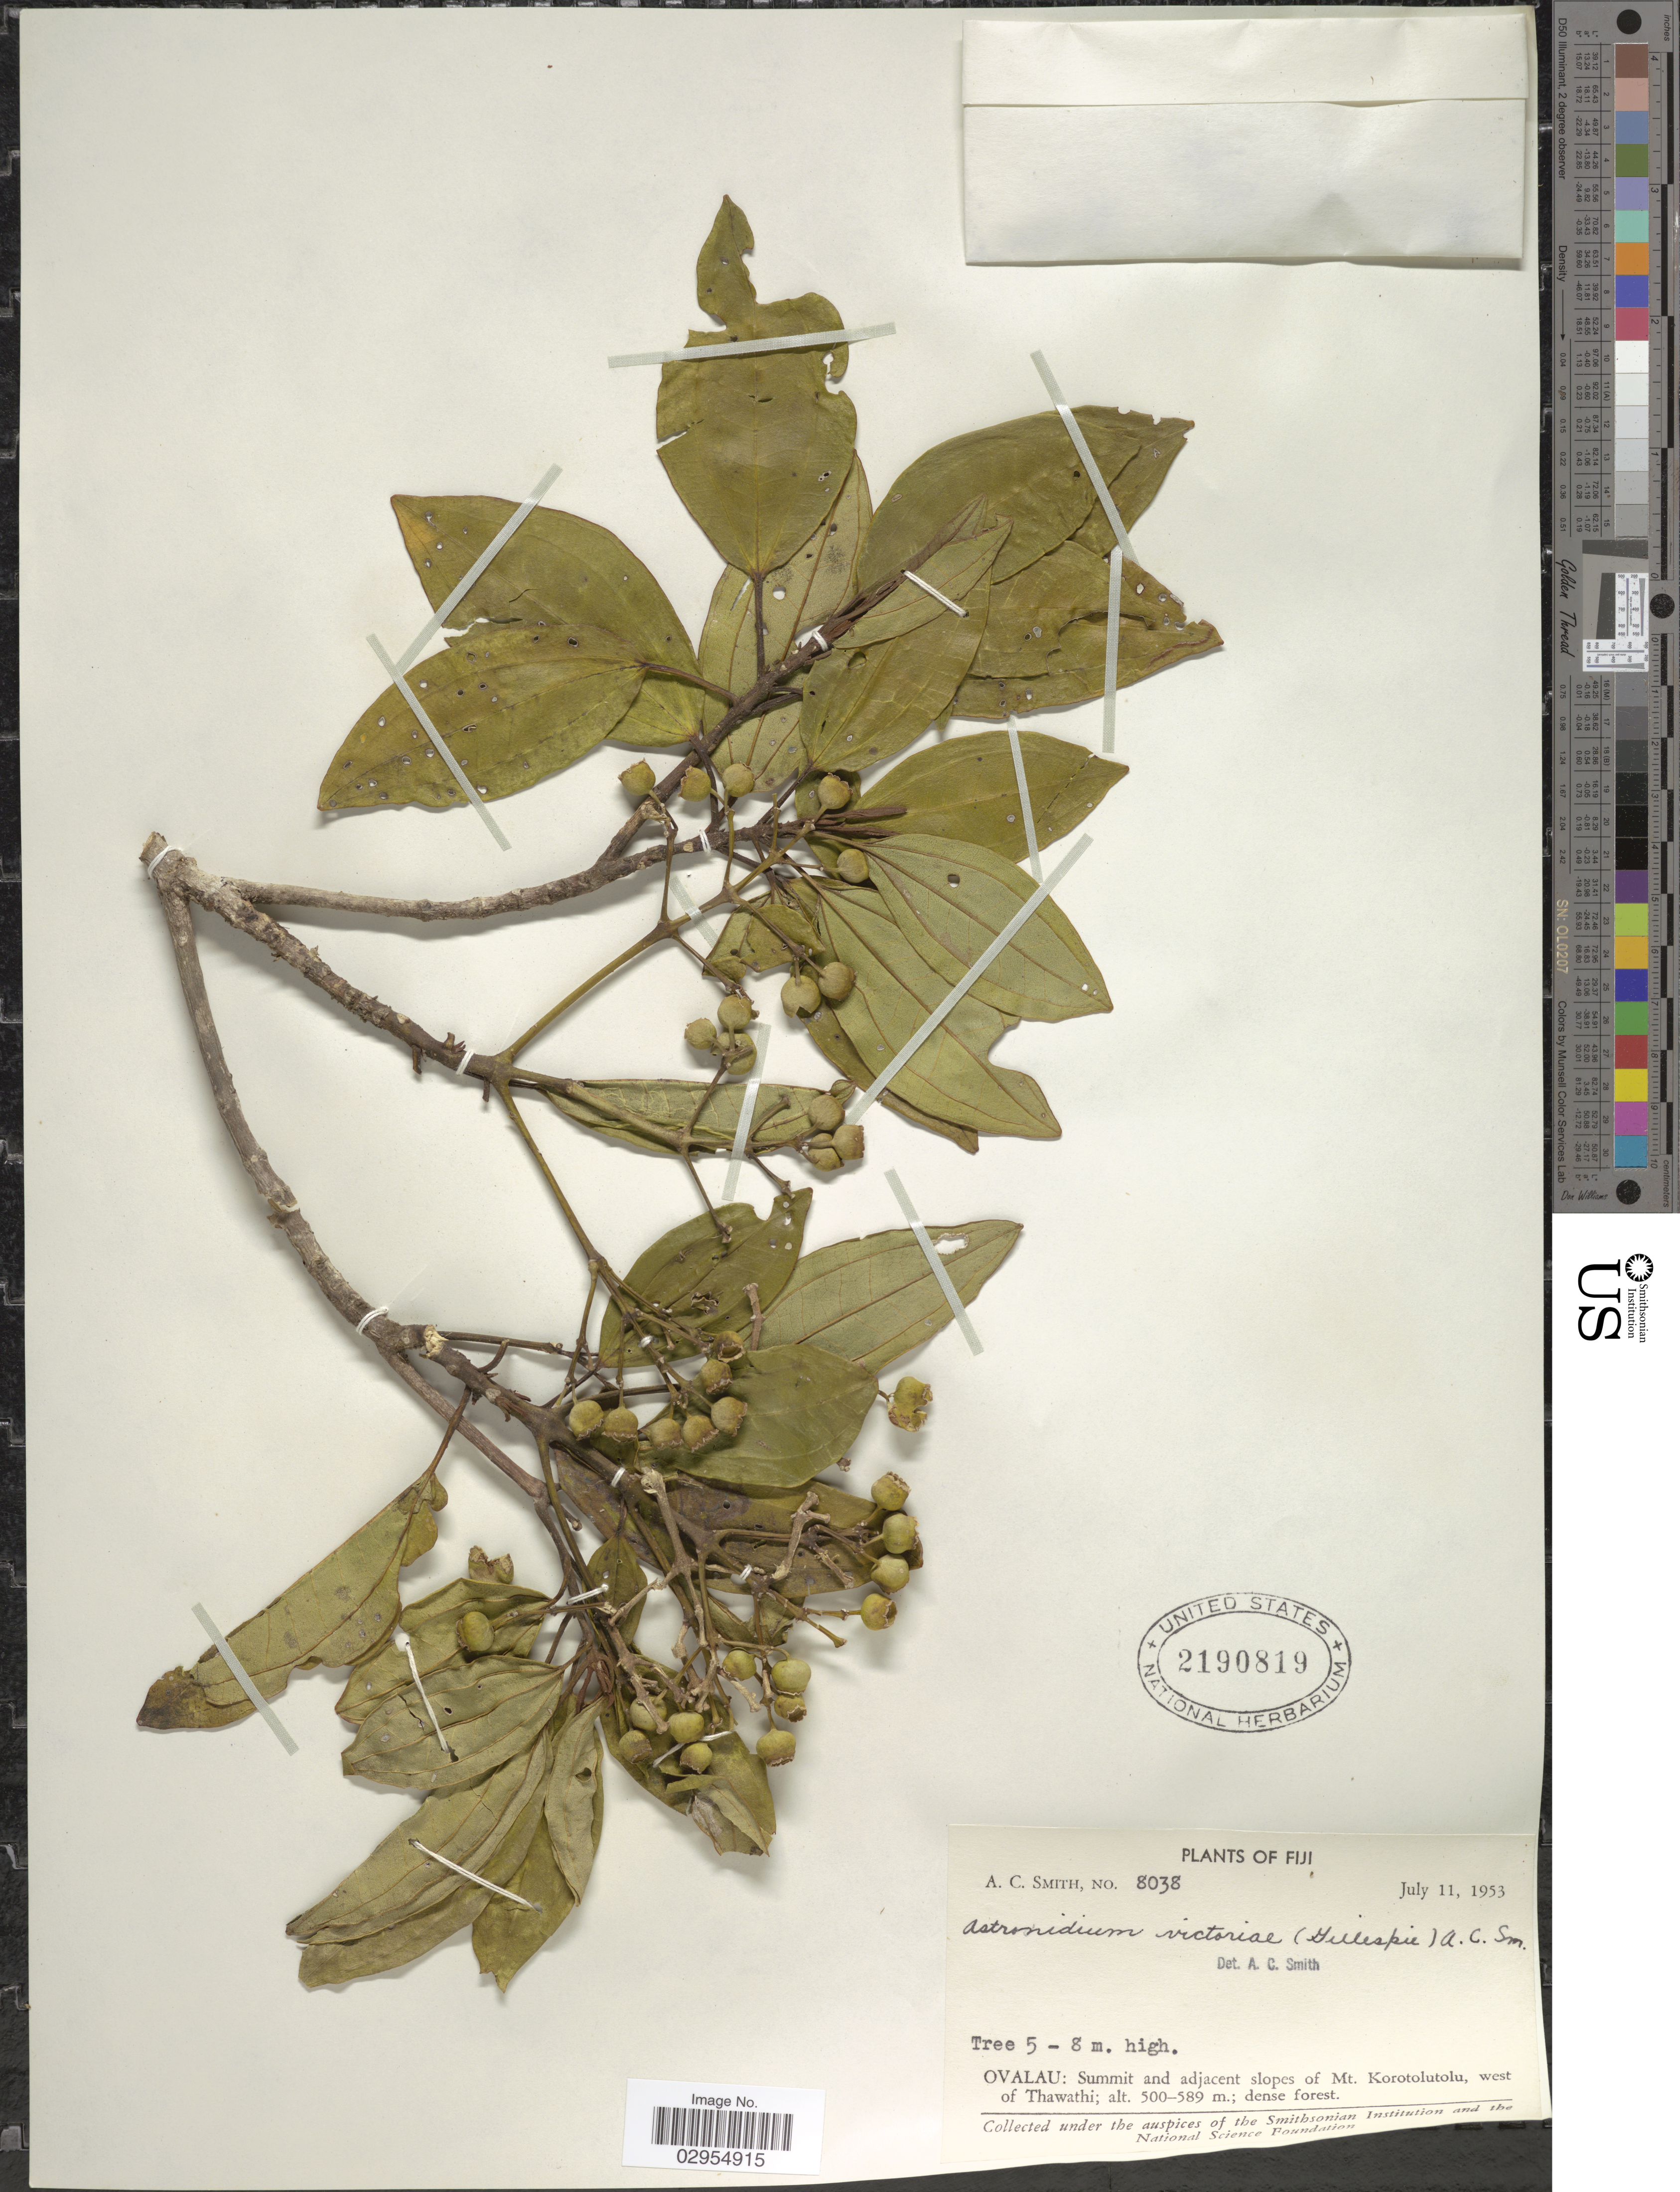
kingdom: Plantae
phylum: Tracheophyta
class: Magnoliopsida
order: Myrtales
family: Melastomataceae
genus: Astronidium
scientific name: Astronidium victoriae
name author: (Gill.) A.C. Sm.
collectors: A. C. Smith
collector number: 8038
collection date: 1953-07-11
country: Fiji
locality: Ovalau: Summit and adjacent slopes of Mt. Korotolutolu, west of Thawathi.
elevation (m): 500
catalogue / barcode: US 2190819